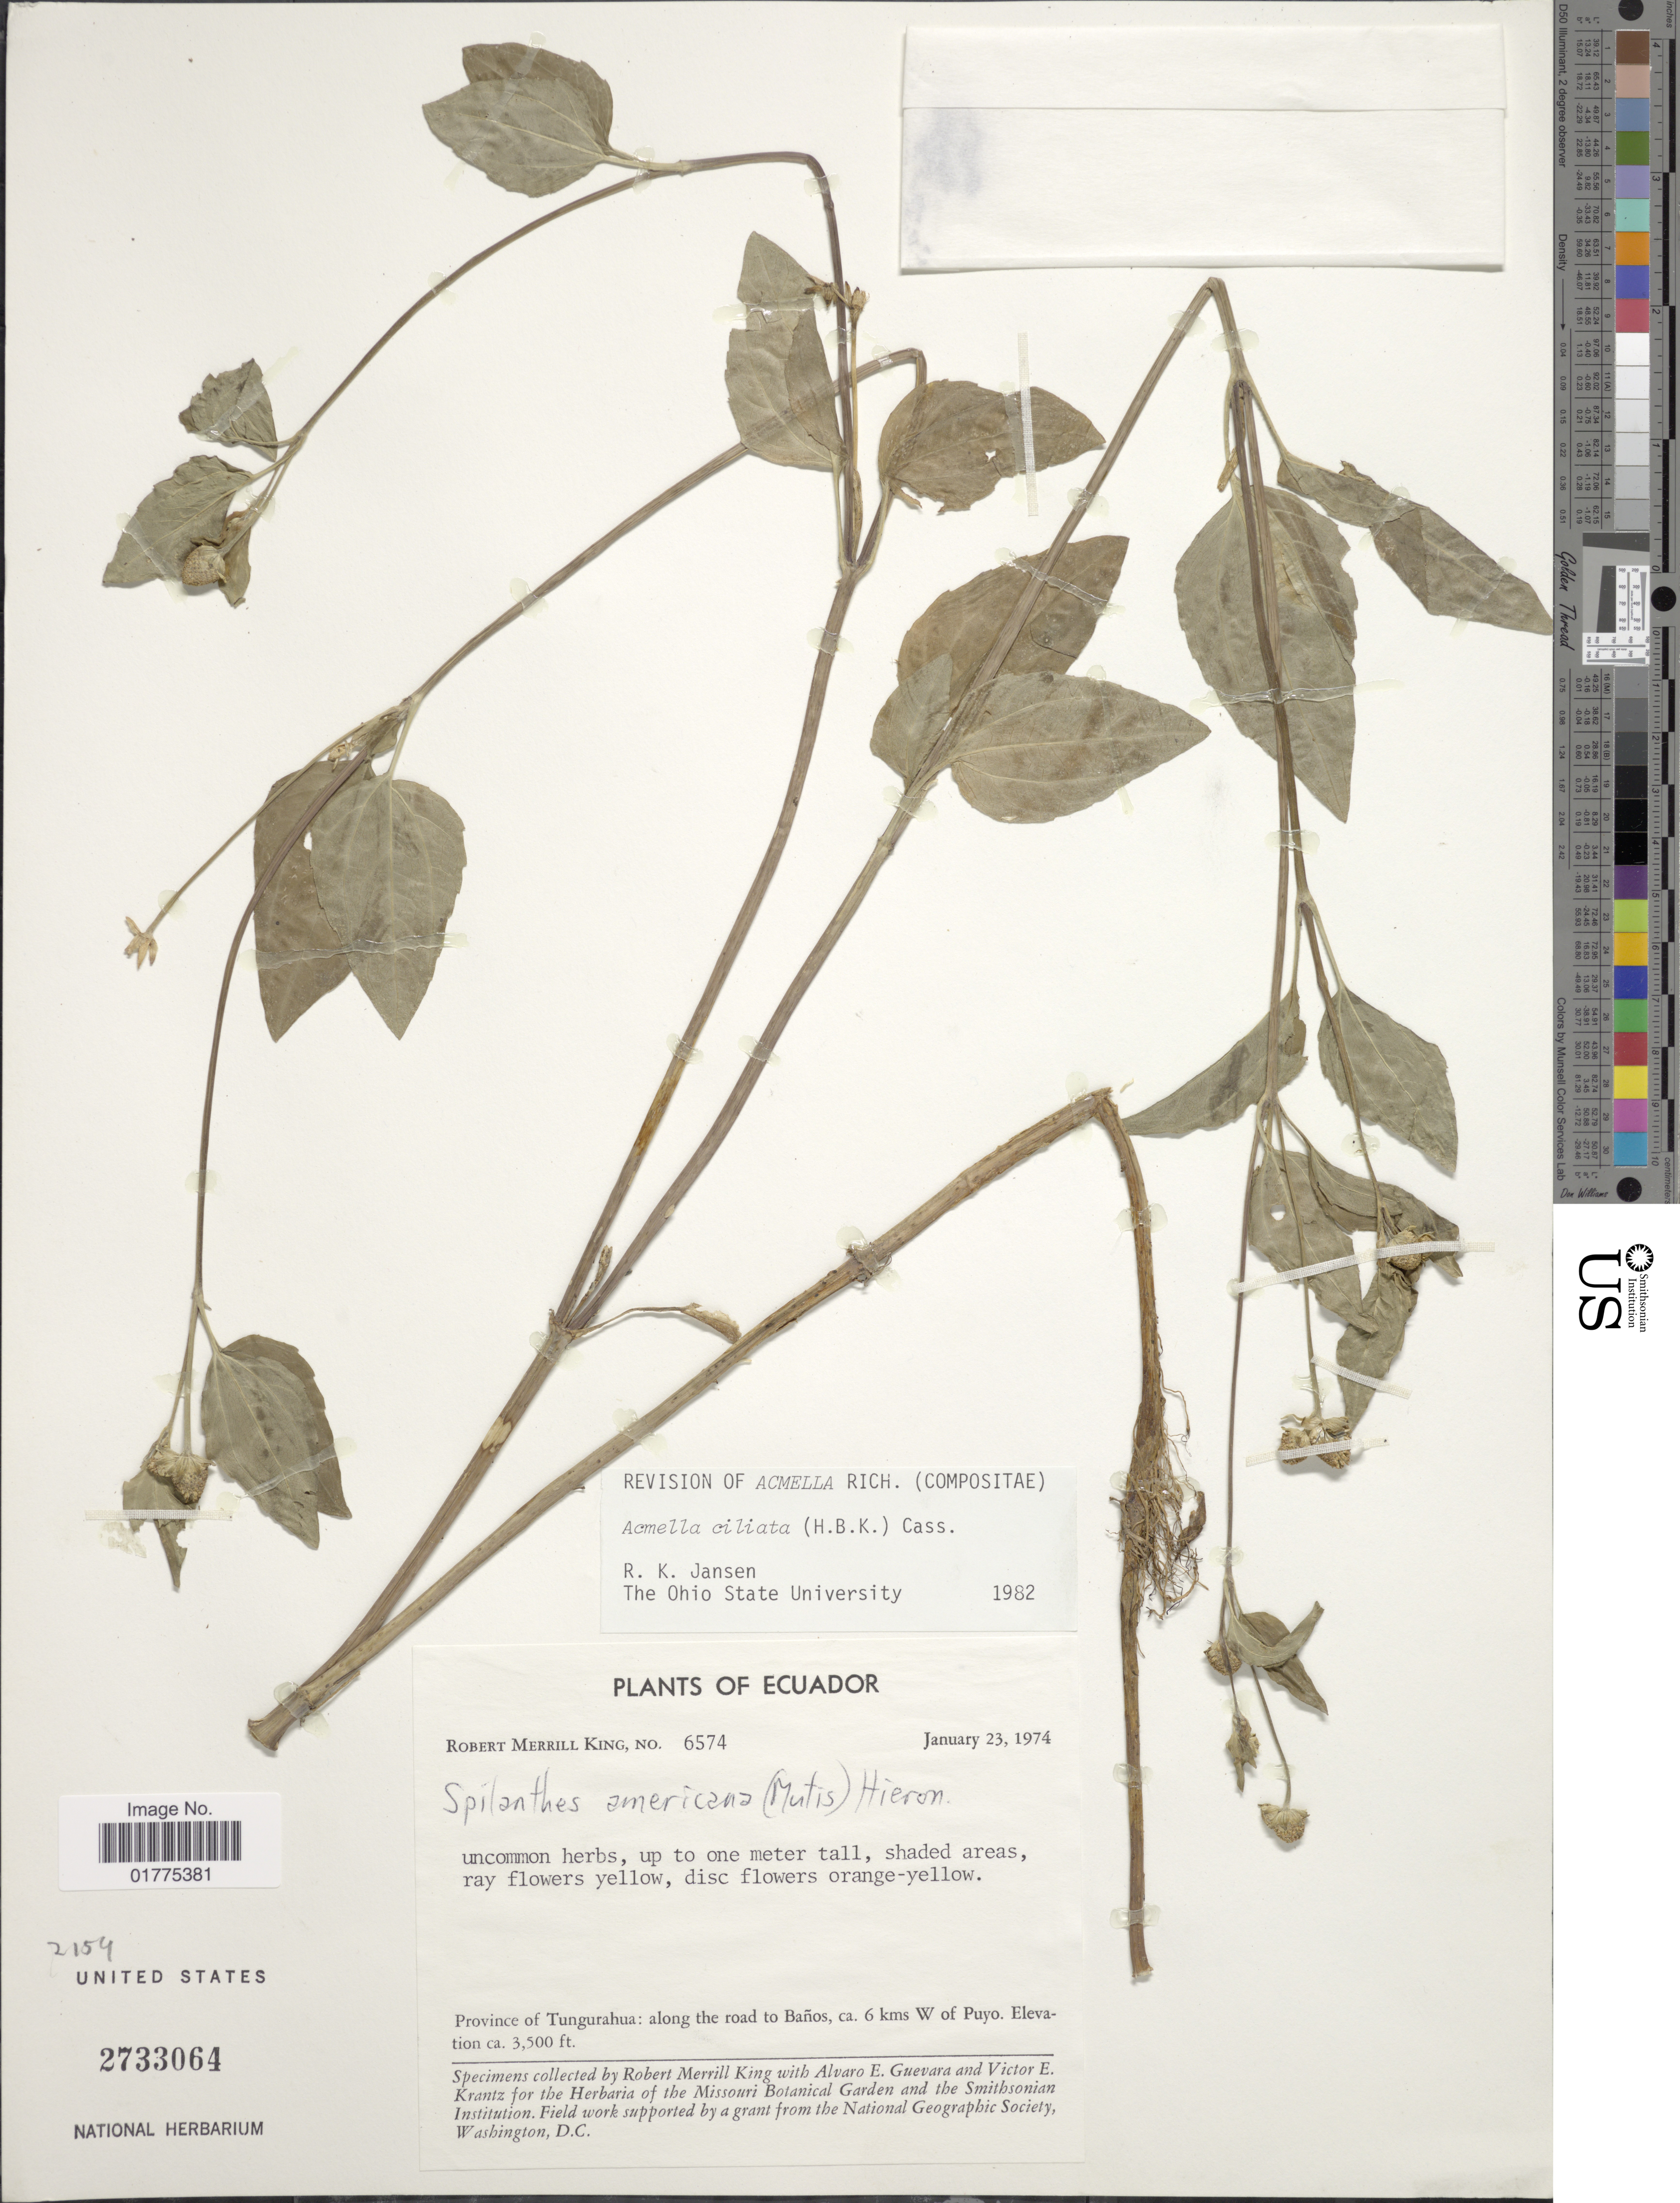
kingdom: Plantae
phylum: Tracheophyta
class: Magnoliopsida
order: Asterales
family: Asteraceae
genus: Acmella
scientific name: Acmella ciliata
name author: (Kunth) Cass.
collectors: R. M. King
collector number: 6574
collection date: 1974-01-23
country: Ecuador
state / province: Tungurahua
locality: Province of Tungurahua: along the road to Banos, 6 kms W of Puyo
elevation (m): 1067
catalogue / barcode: US 2733064